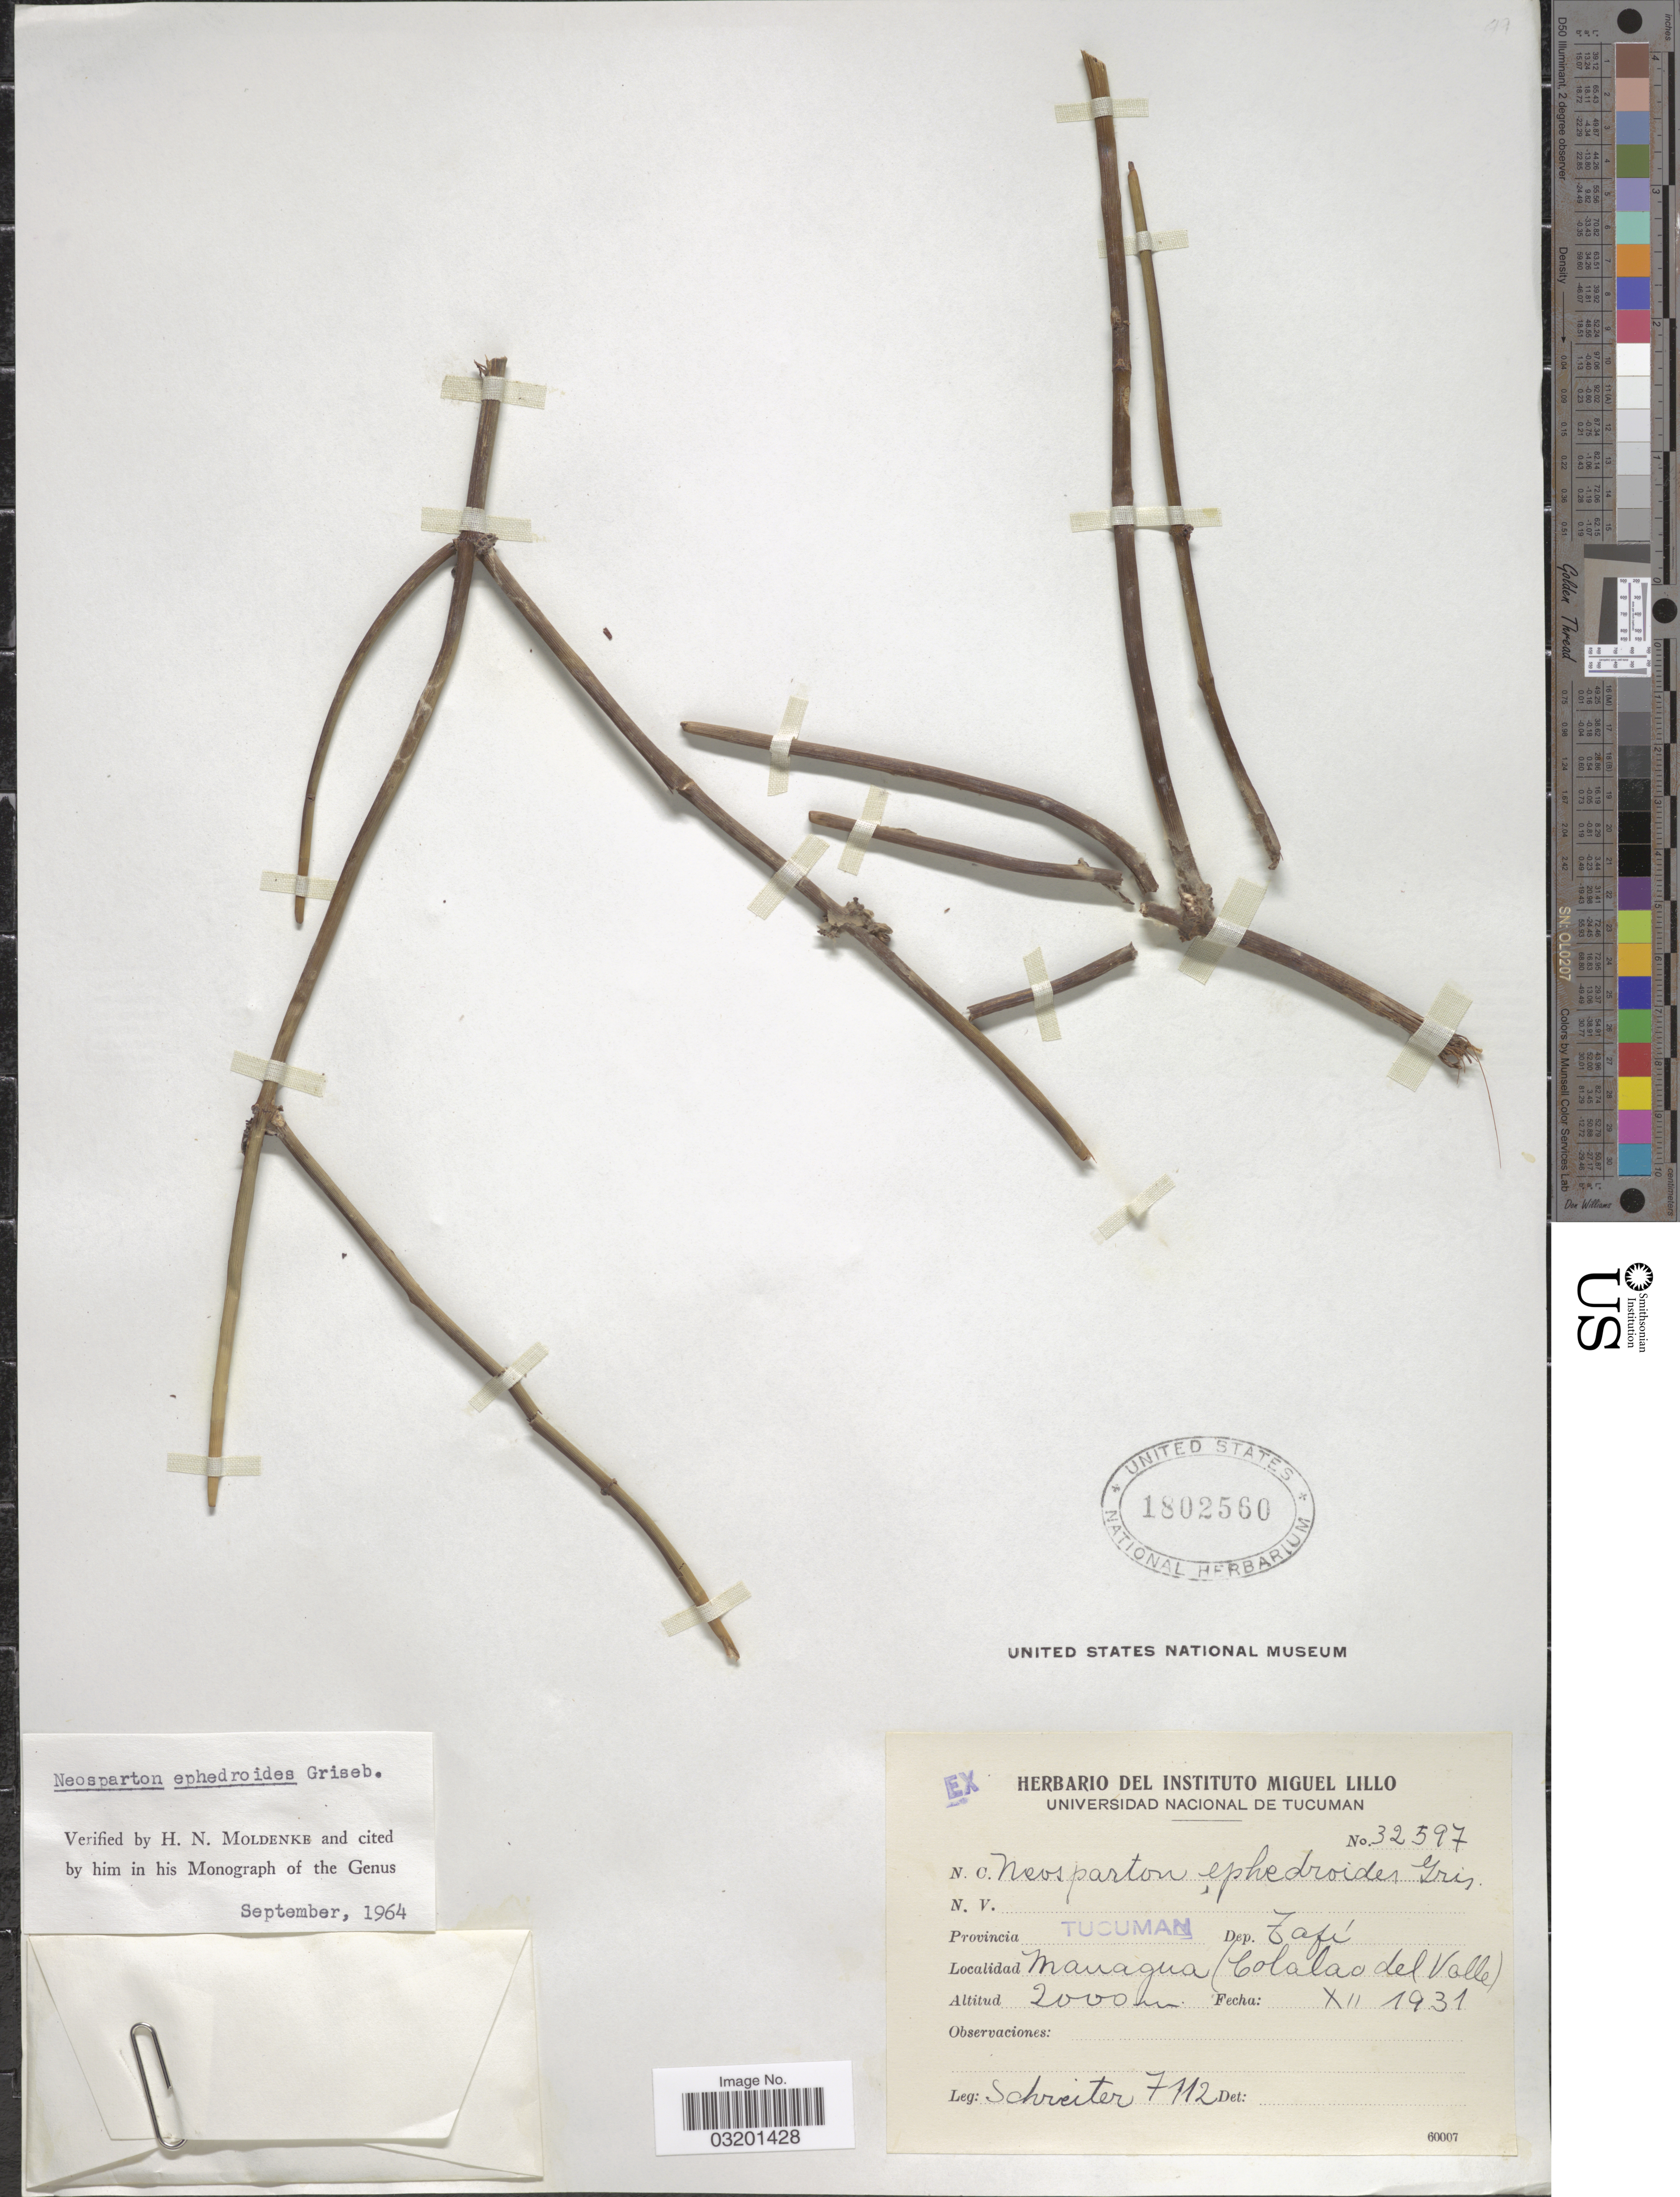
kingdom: Plantae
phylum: Tracheophyta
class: Magnoliopsida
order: Lamiales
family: Verbenaceae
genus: Neosparton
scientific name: Neosparton ephedroides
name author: Griseb.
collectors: -. Schreiter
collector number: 7112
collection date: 1931-12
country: Argentina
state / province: Tucuman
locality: Dep. Tafi, Managua (Colalao del Valle).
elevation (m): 2000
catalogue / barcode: US 1802560